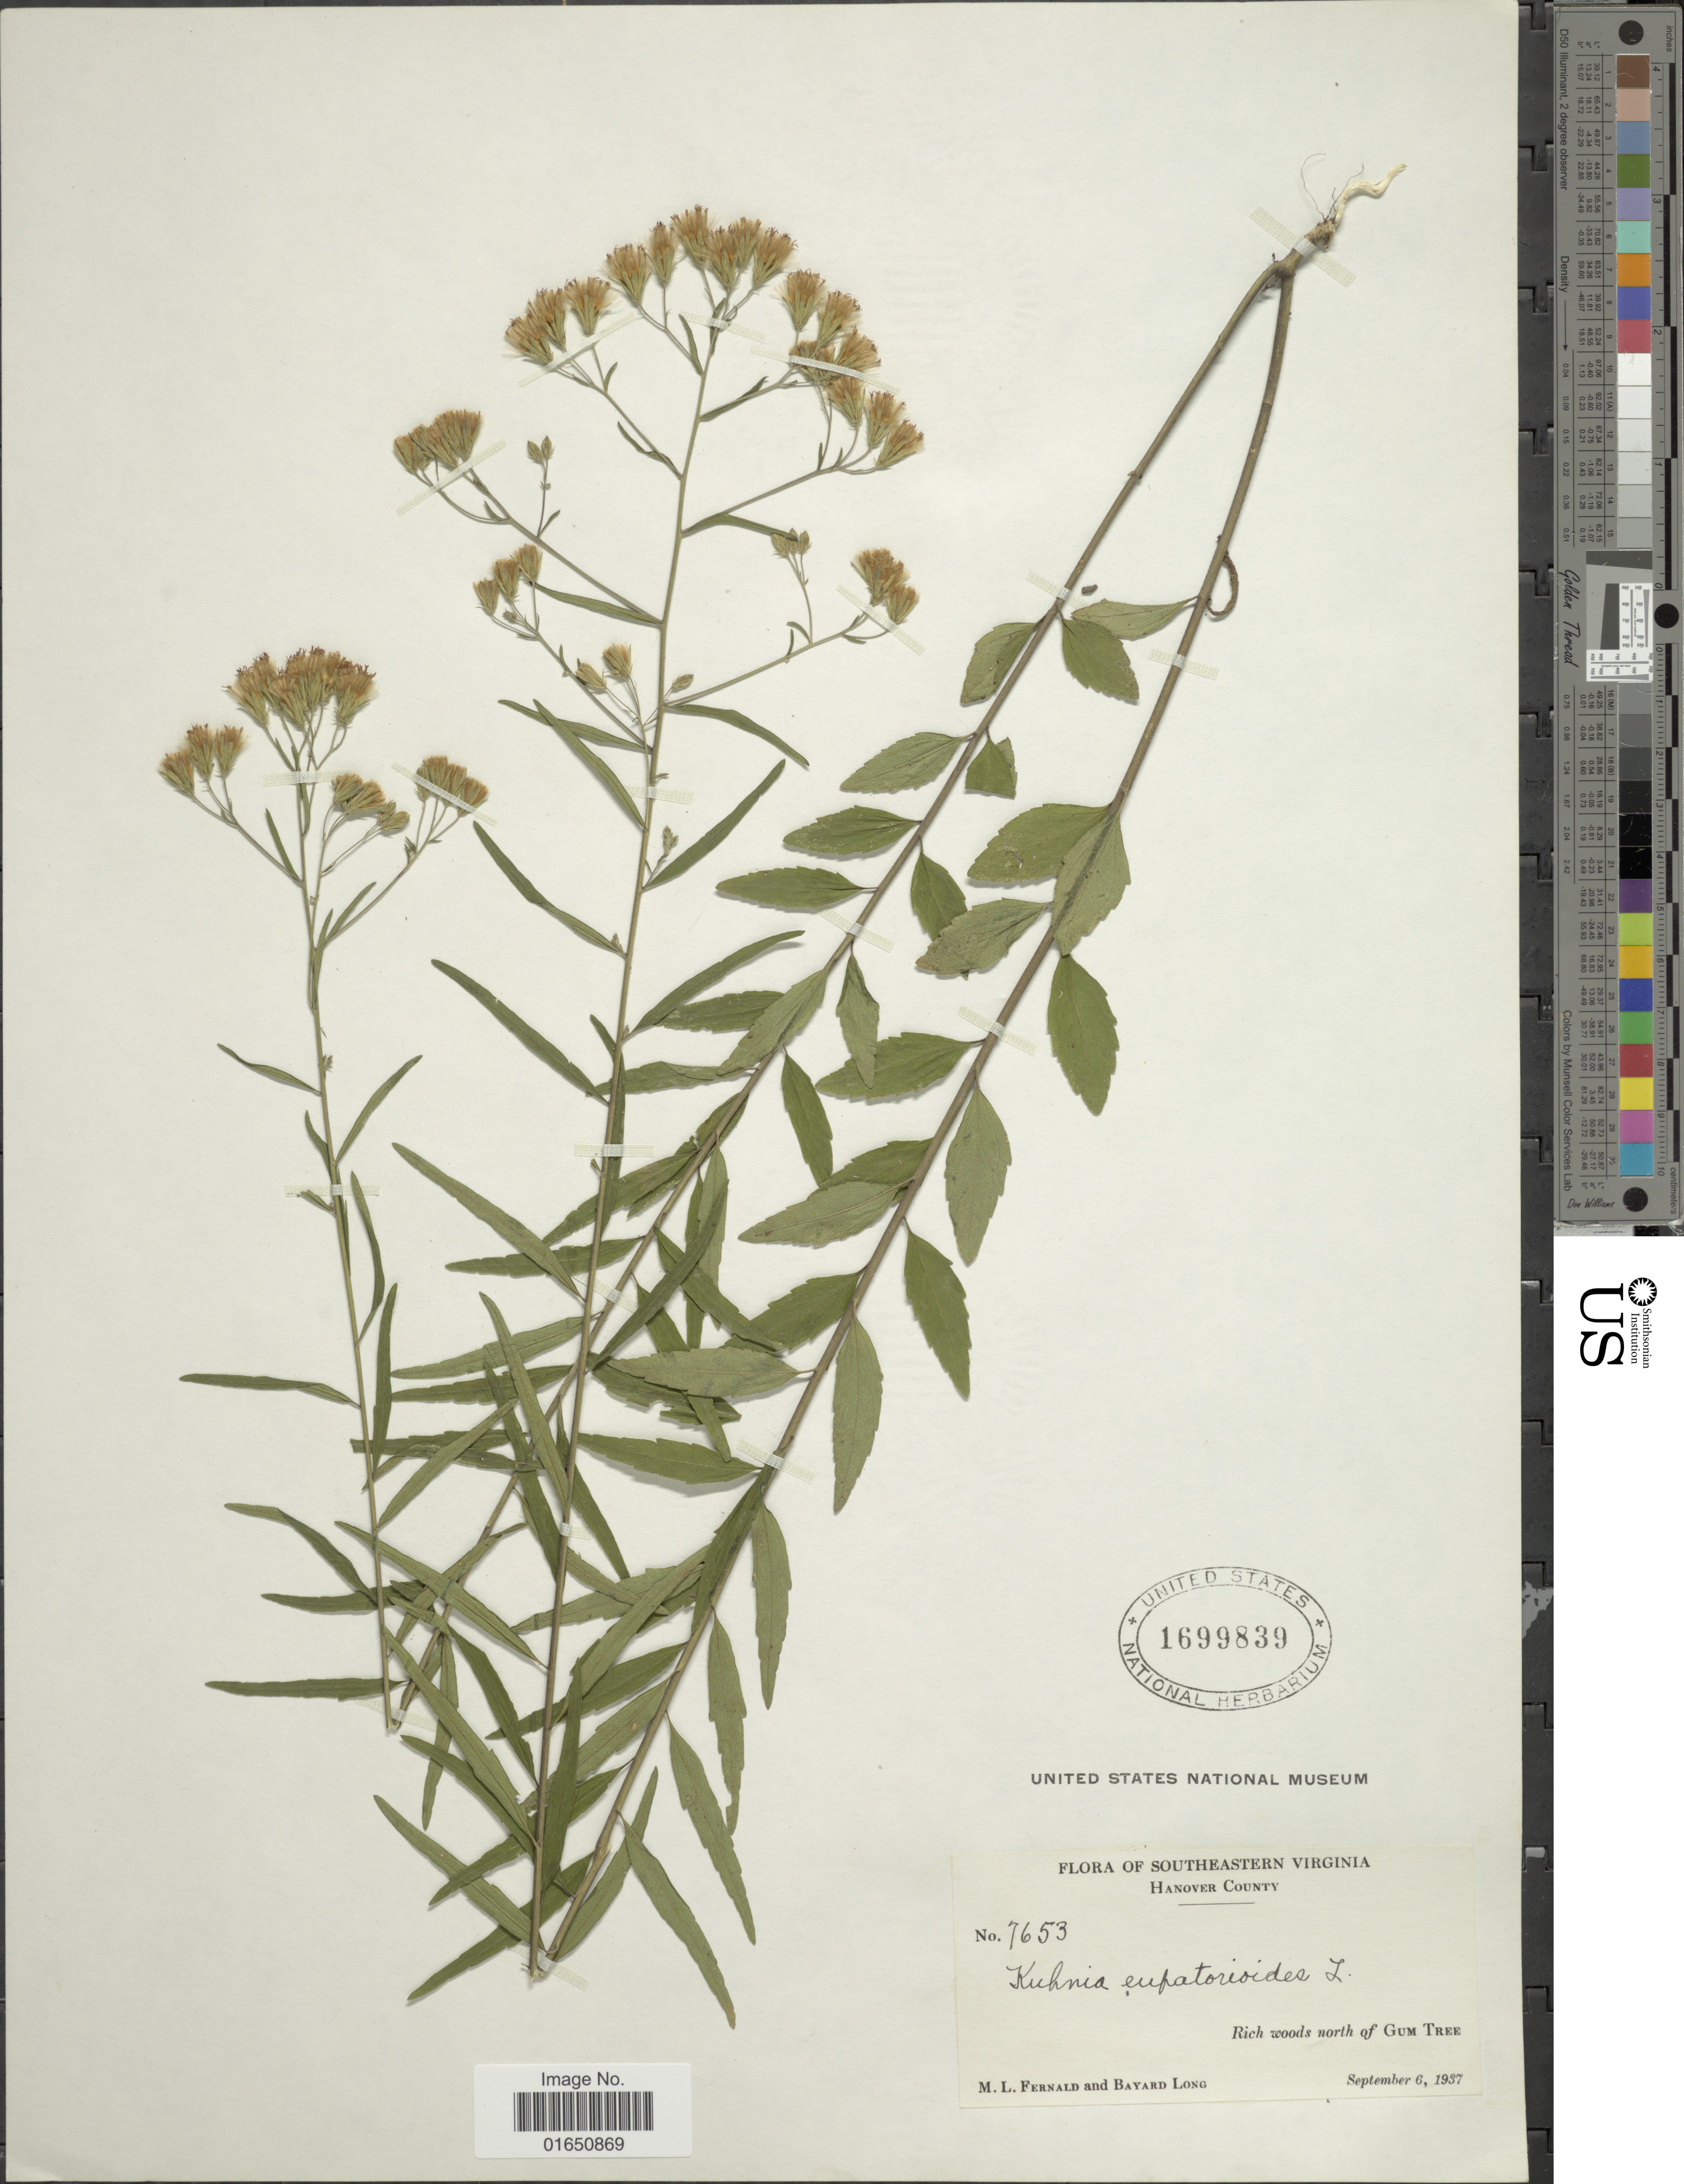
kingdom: Plantae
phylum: Tracheophyta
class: Magnoliopsida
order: Asterales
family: Asteraceae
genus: Brickellia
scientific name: Brickellia eupatorioides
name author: (L.) Shinners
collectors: M. L. Fernald & B. H. Long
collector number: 7653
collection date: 1937-09-06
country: United States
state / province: Virginia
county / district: Hanover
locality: Southeastern Virginia. Hanover County. Rich woods north of Gum Tree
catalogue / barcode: US 1699839